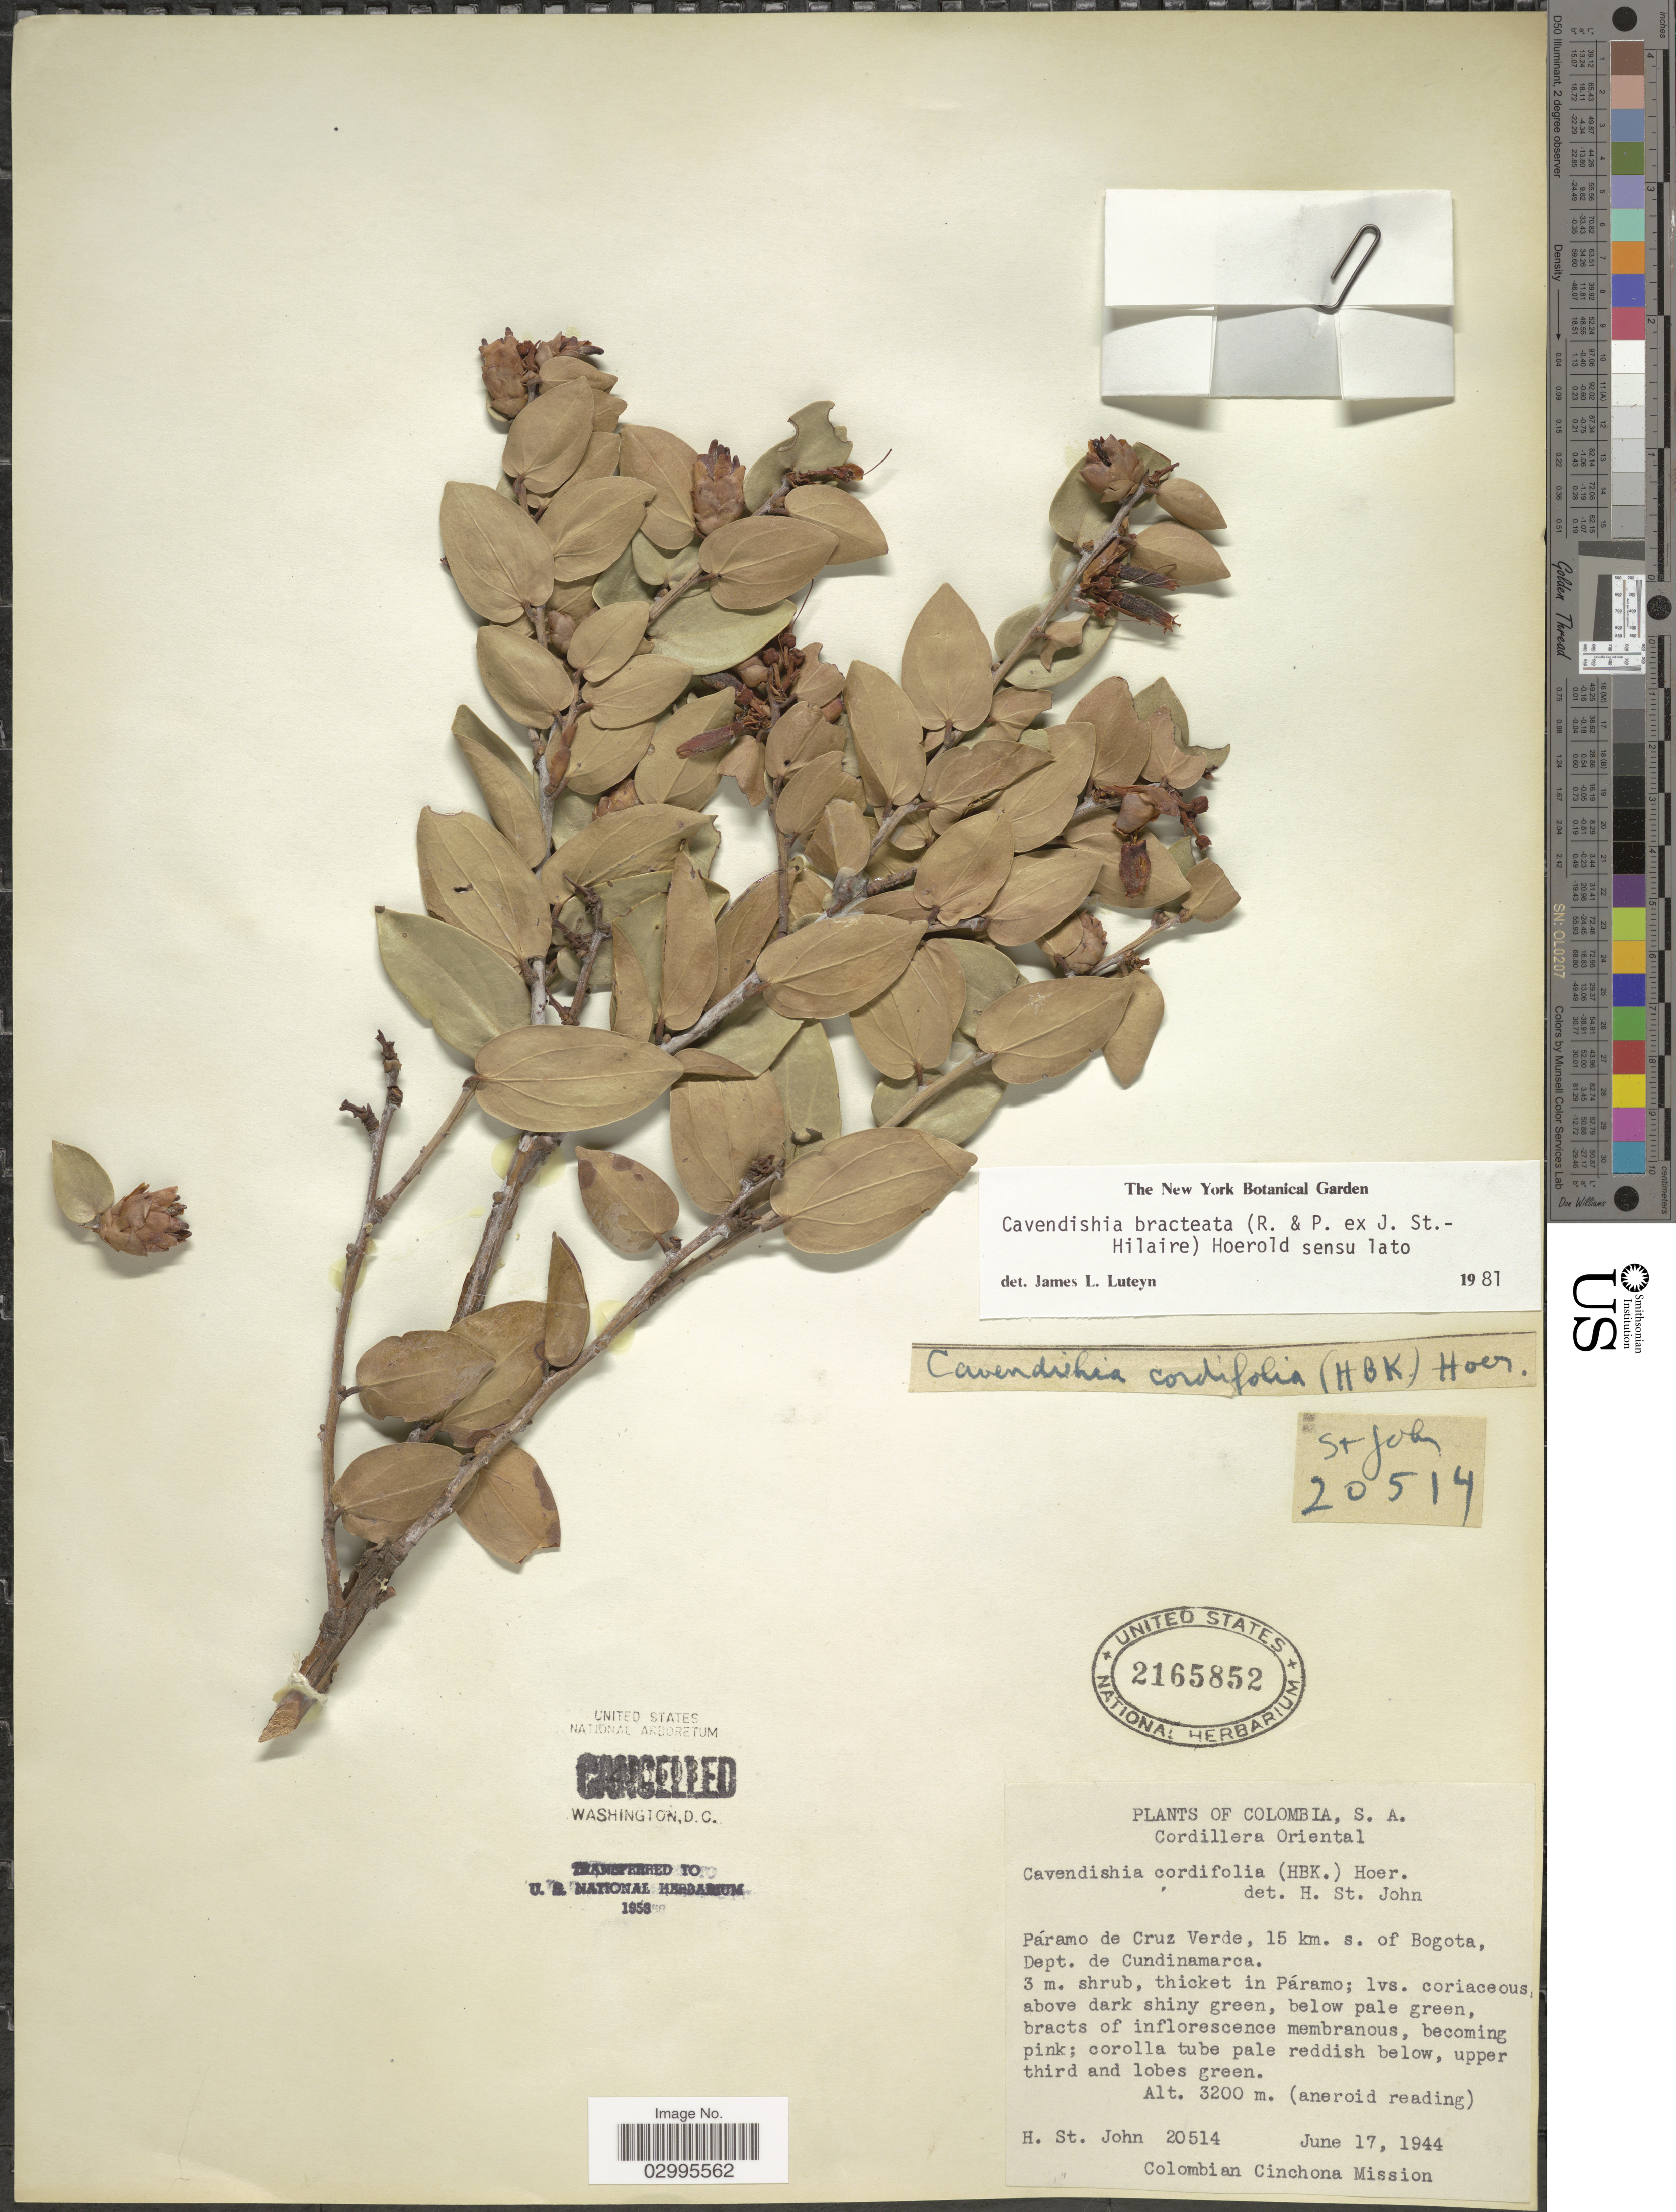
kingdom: Plantae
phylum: Tracheophyta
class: Magnoliopsida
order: Ericales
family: Ericaceae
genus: Cavendishia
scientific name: Cavendishia bracteata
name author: (Ruiz & Pav. ex J. St.-Hil.) Hoerold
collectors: H. St. John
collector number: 20514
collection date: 1944-06-17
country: Colombia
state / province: Cundinamarca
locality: Cordillera Oriental. Páramo de Cruz Verde, 15 km. s. of Bogota, Dept. de Cundinamarca.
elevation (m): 3200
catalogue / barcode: US 2165852